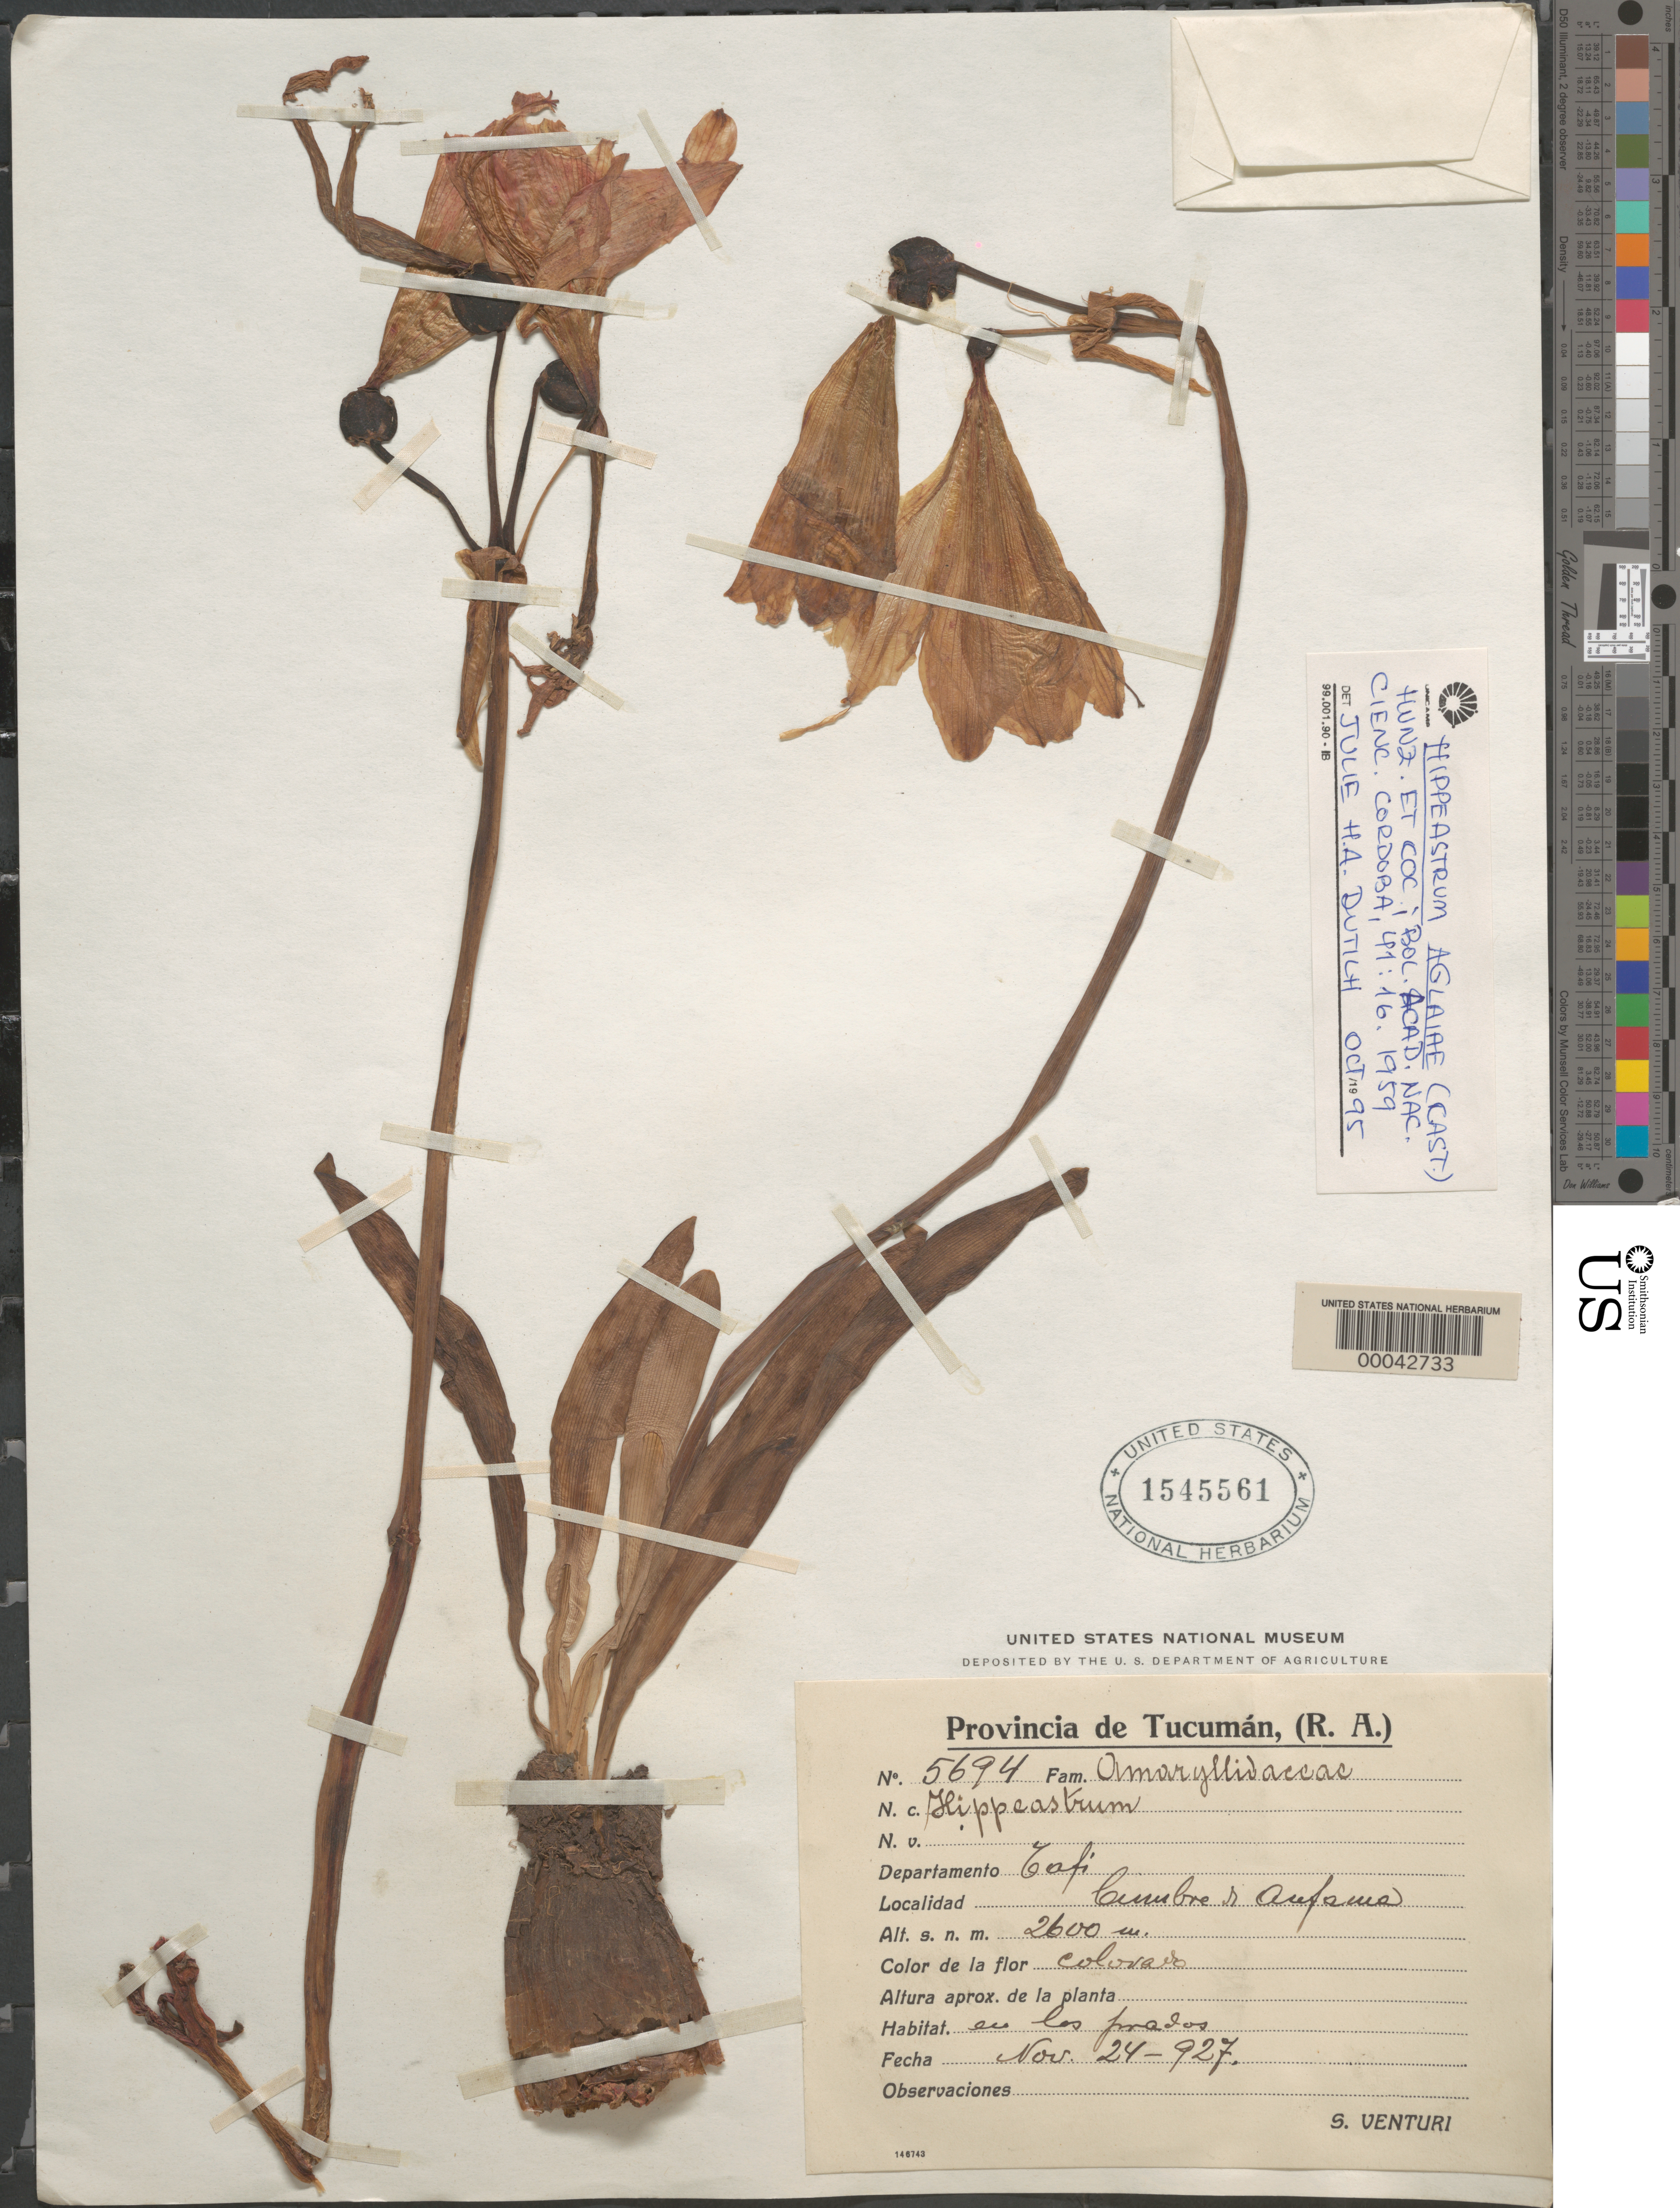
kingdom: Plantae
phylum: Tracheophyta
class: Liliopsida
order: Asparagales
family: Amaryllidaceae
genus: Hippeastrum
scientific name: Hippeastrum aglaiae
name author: (A. Cast.) Hunz. & A.A. Cocucci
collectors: S. Venturi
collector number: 5694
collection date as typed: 24 Nov 1927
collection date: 1927-11-24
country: Argentina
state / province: Tucumán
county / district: Tafí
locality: Cumbre to Aufama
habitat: In the fields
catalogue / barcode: US 1545561